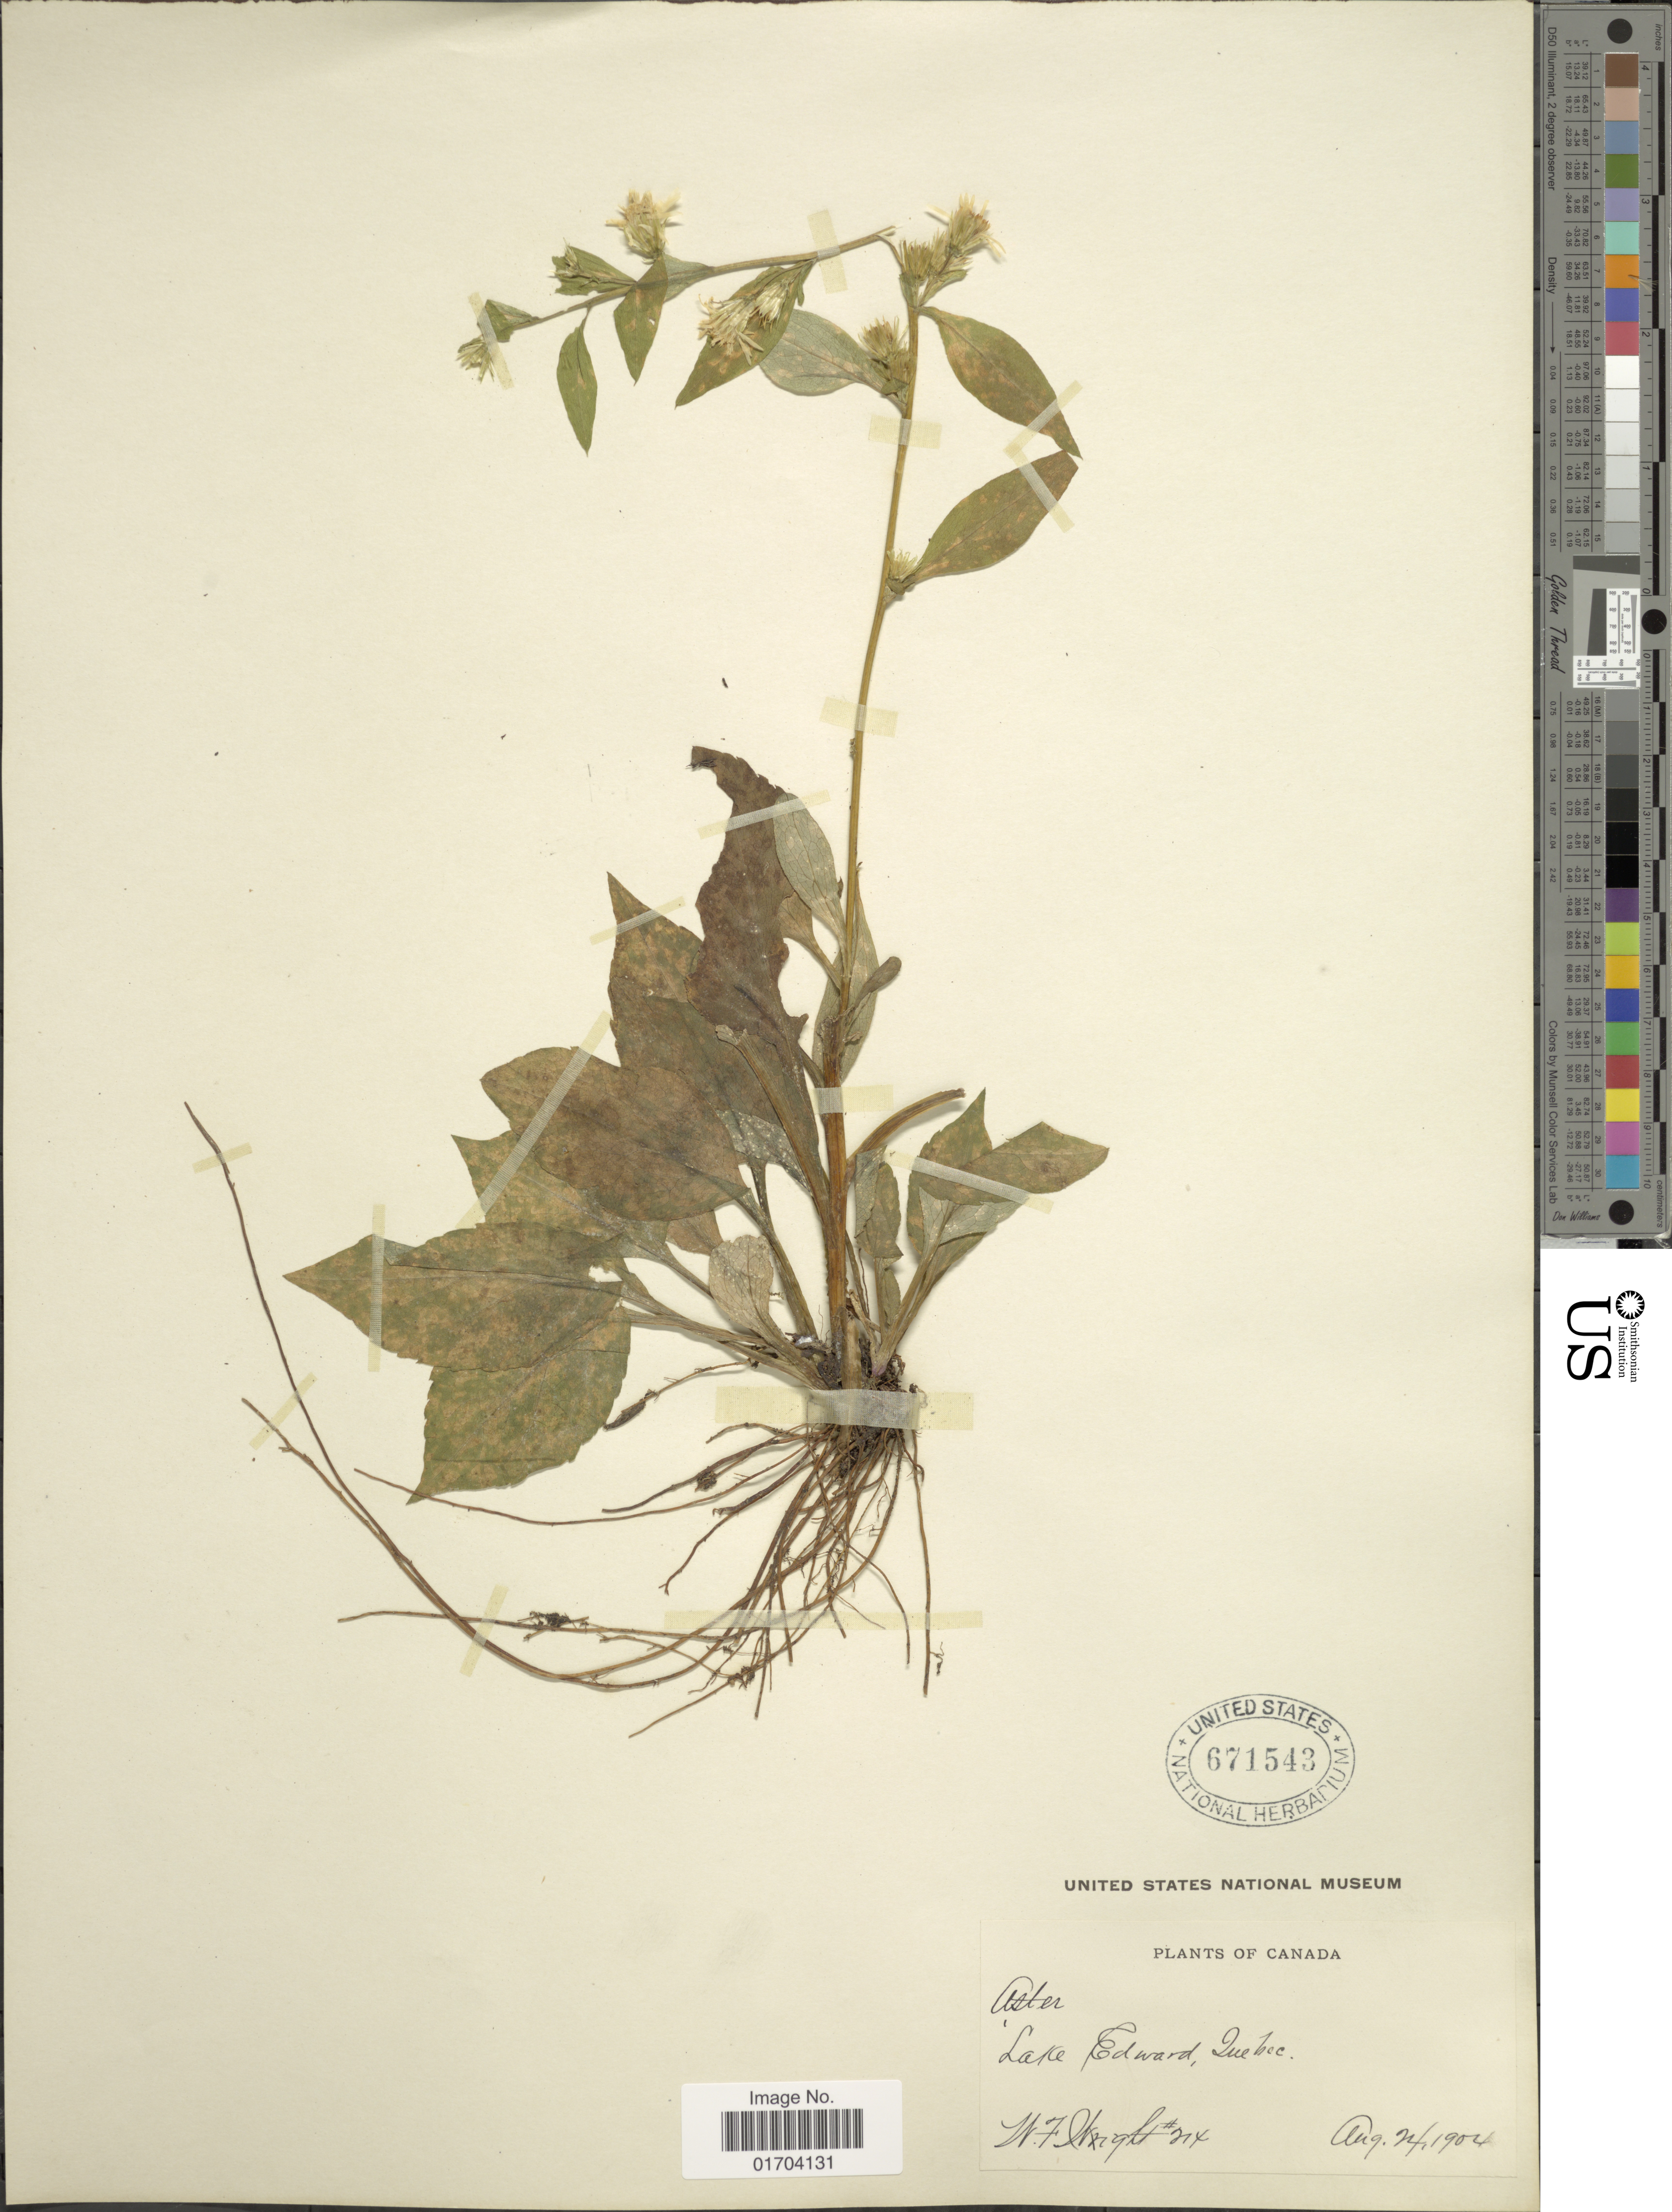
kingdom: Plantae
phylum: Tracheophyta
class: Magnoliopsida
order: Asterales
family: Asteraceae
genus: Symphyotrichum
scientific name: Symphyotrichum sp.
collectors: W. F. Wright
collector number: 214*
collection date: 1904-08-24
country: Canada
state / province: Quebec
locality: Lake Edward.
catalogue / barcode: US 671543